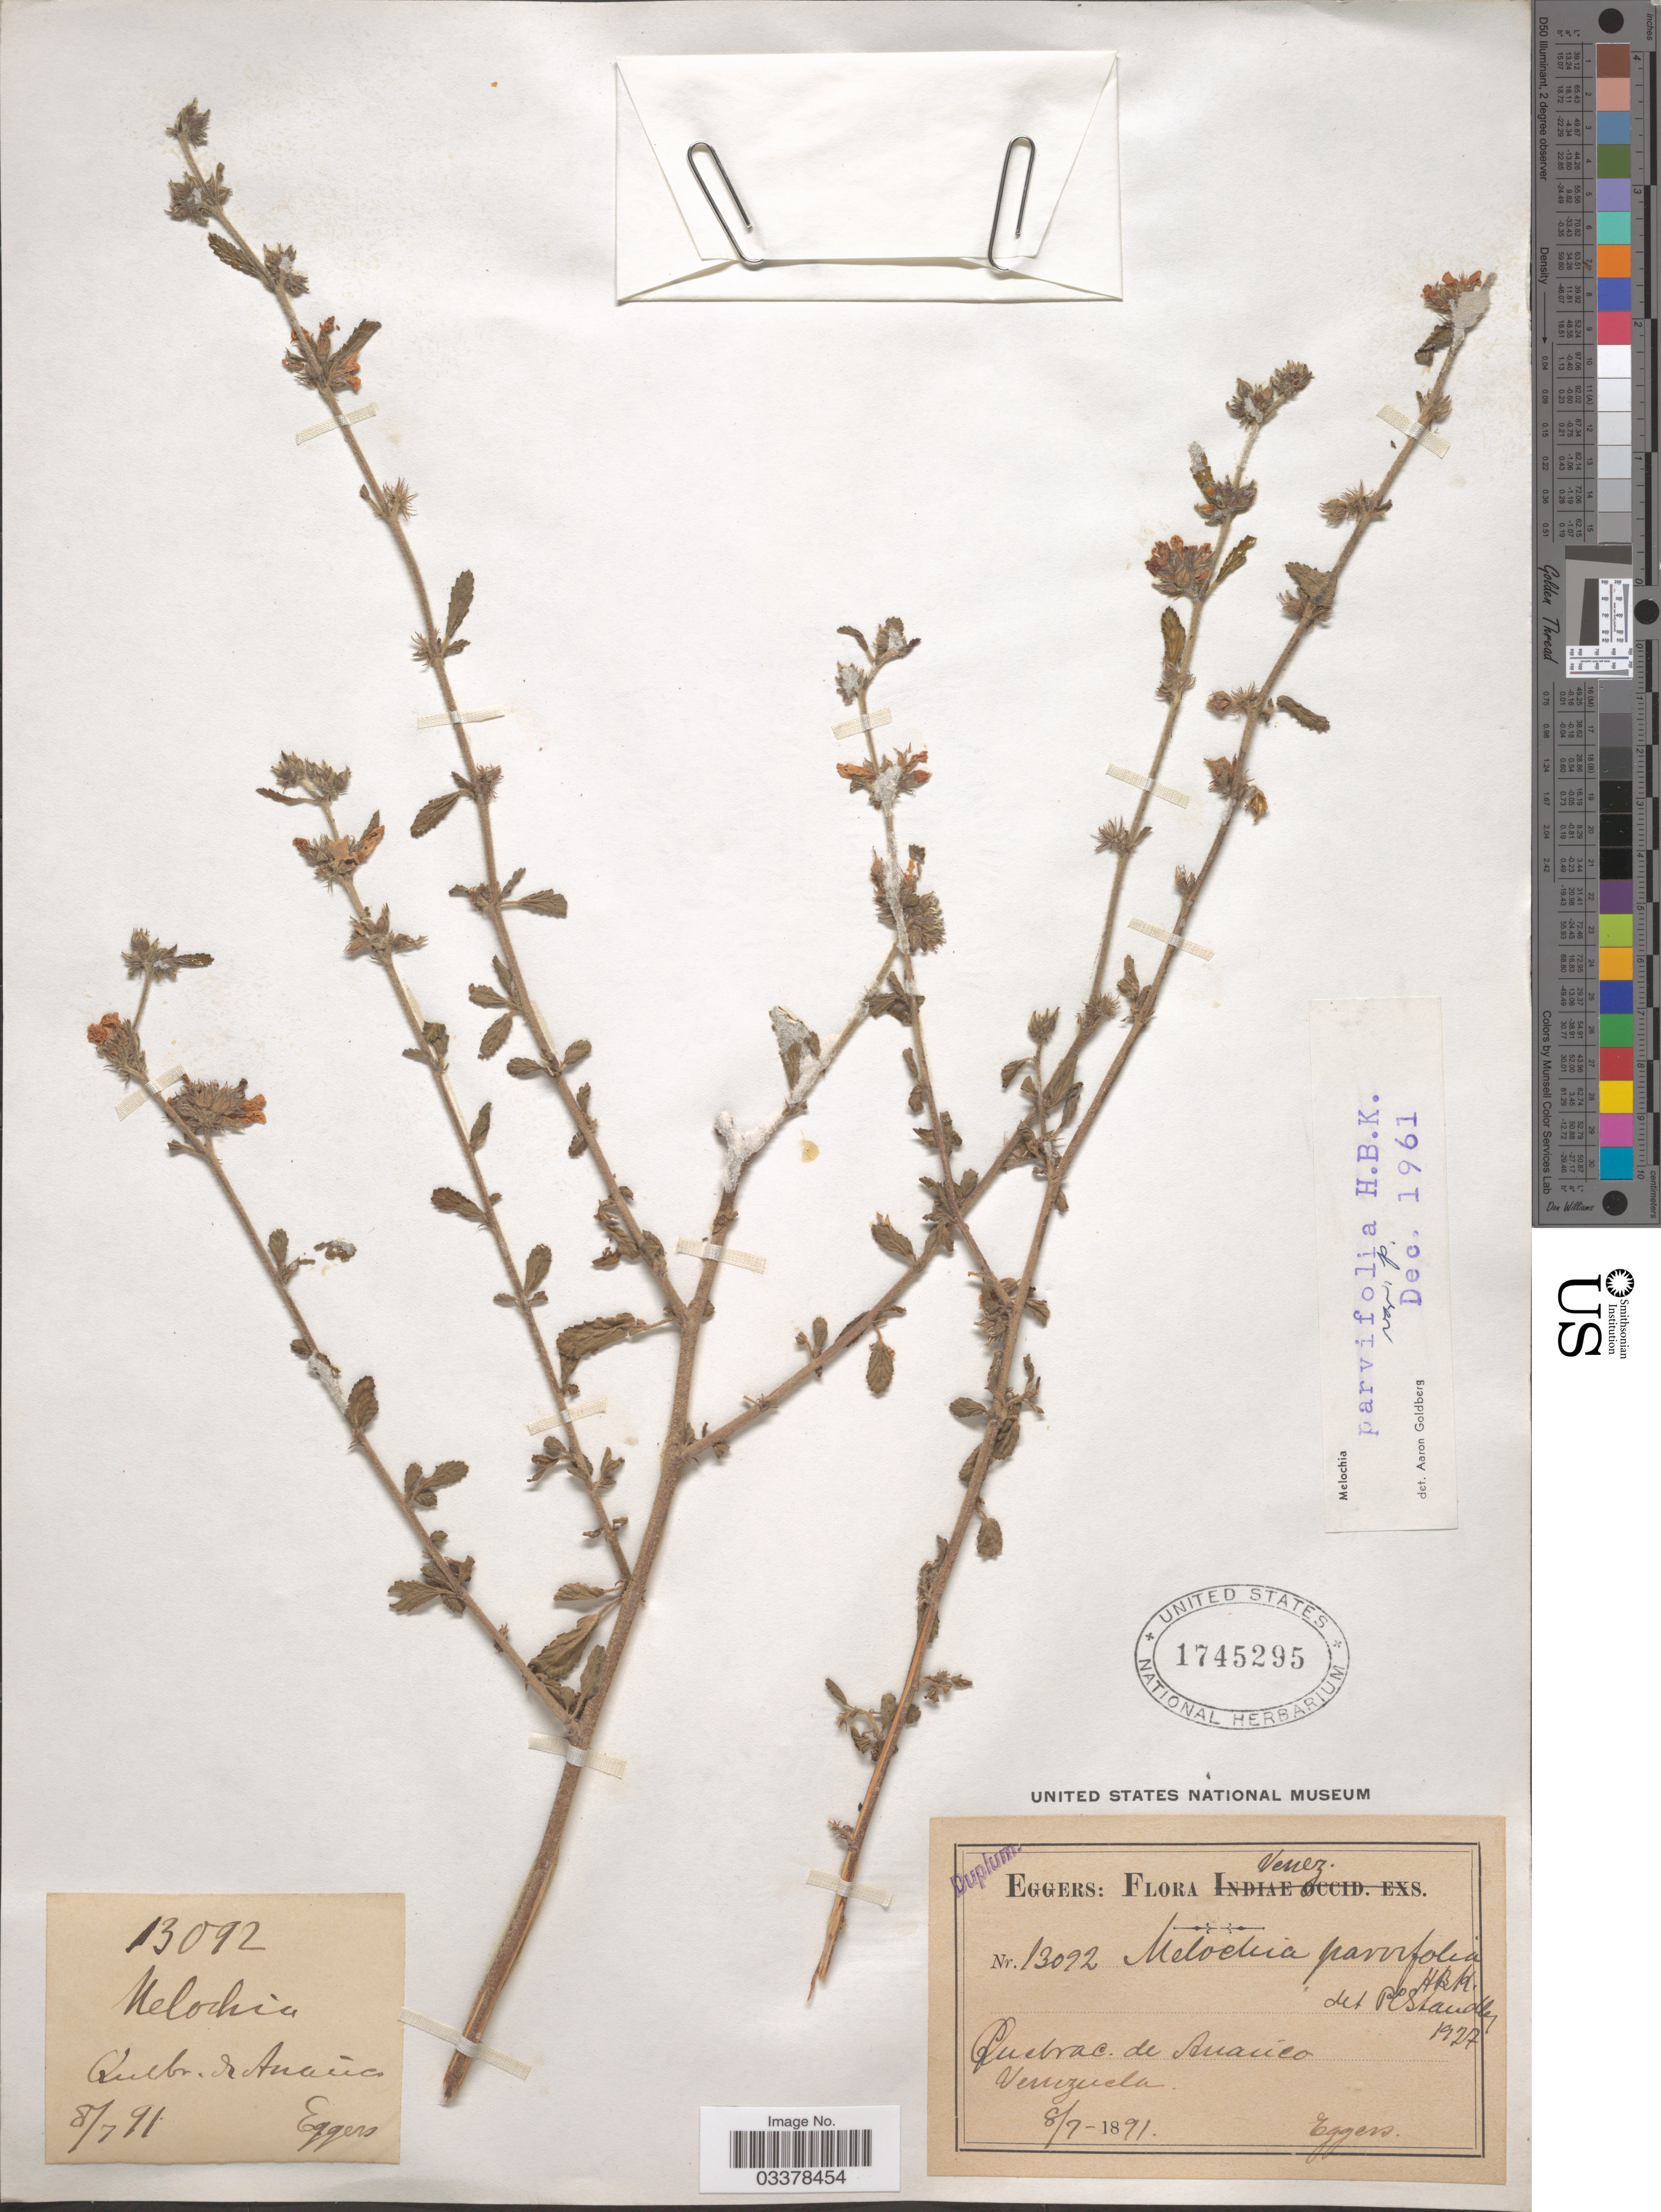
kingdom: Plantae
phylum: Tracheophyta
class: Magnoliopsida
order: Malvales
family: Malvaceae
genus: Melochia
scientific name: Melochia parvifolia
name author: Kunth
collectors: -. Eggers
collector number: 13092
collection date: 1891-07-08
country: Venezuela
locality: Quebrada de Anauco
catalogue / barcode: US 1745295